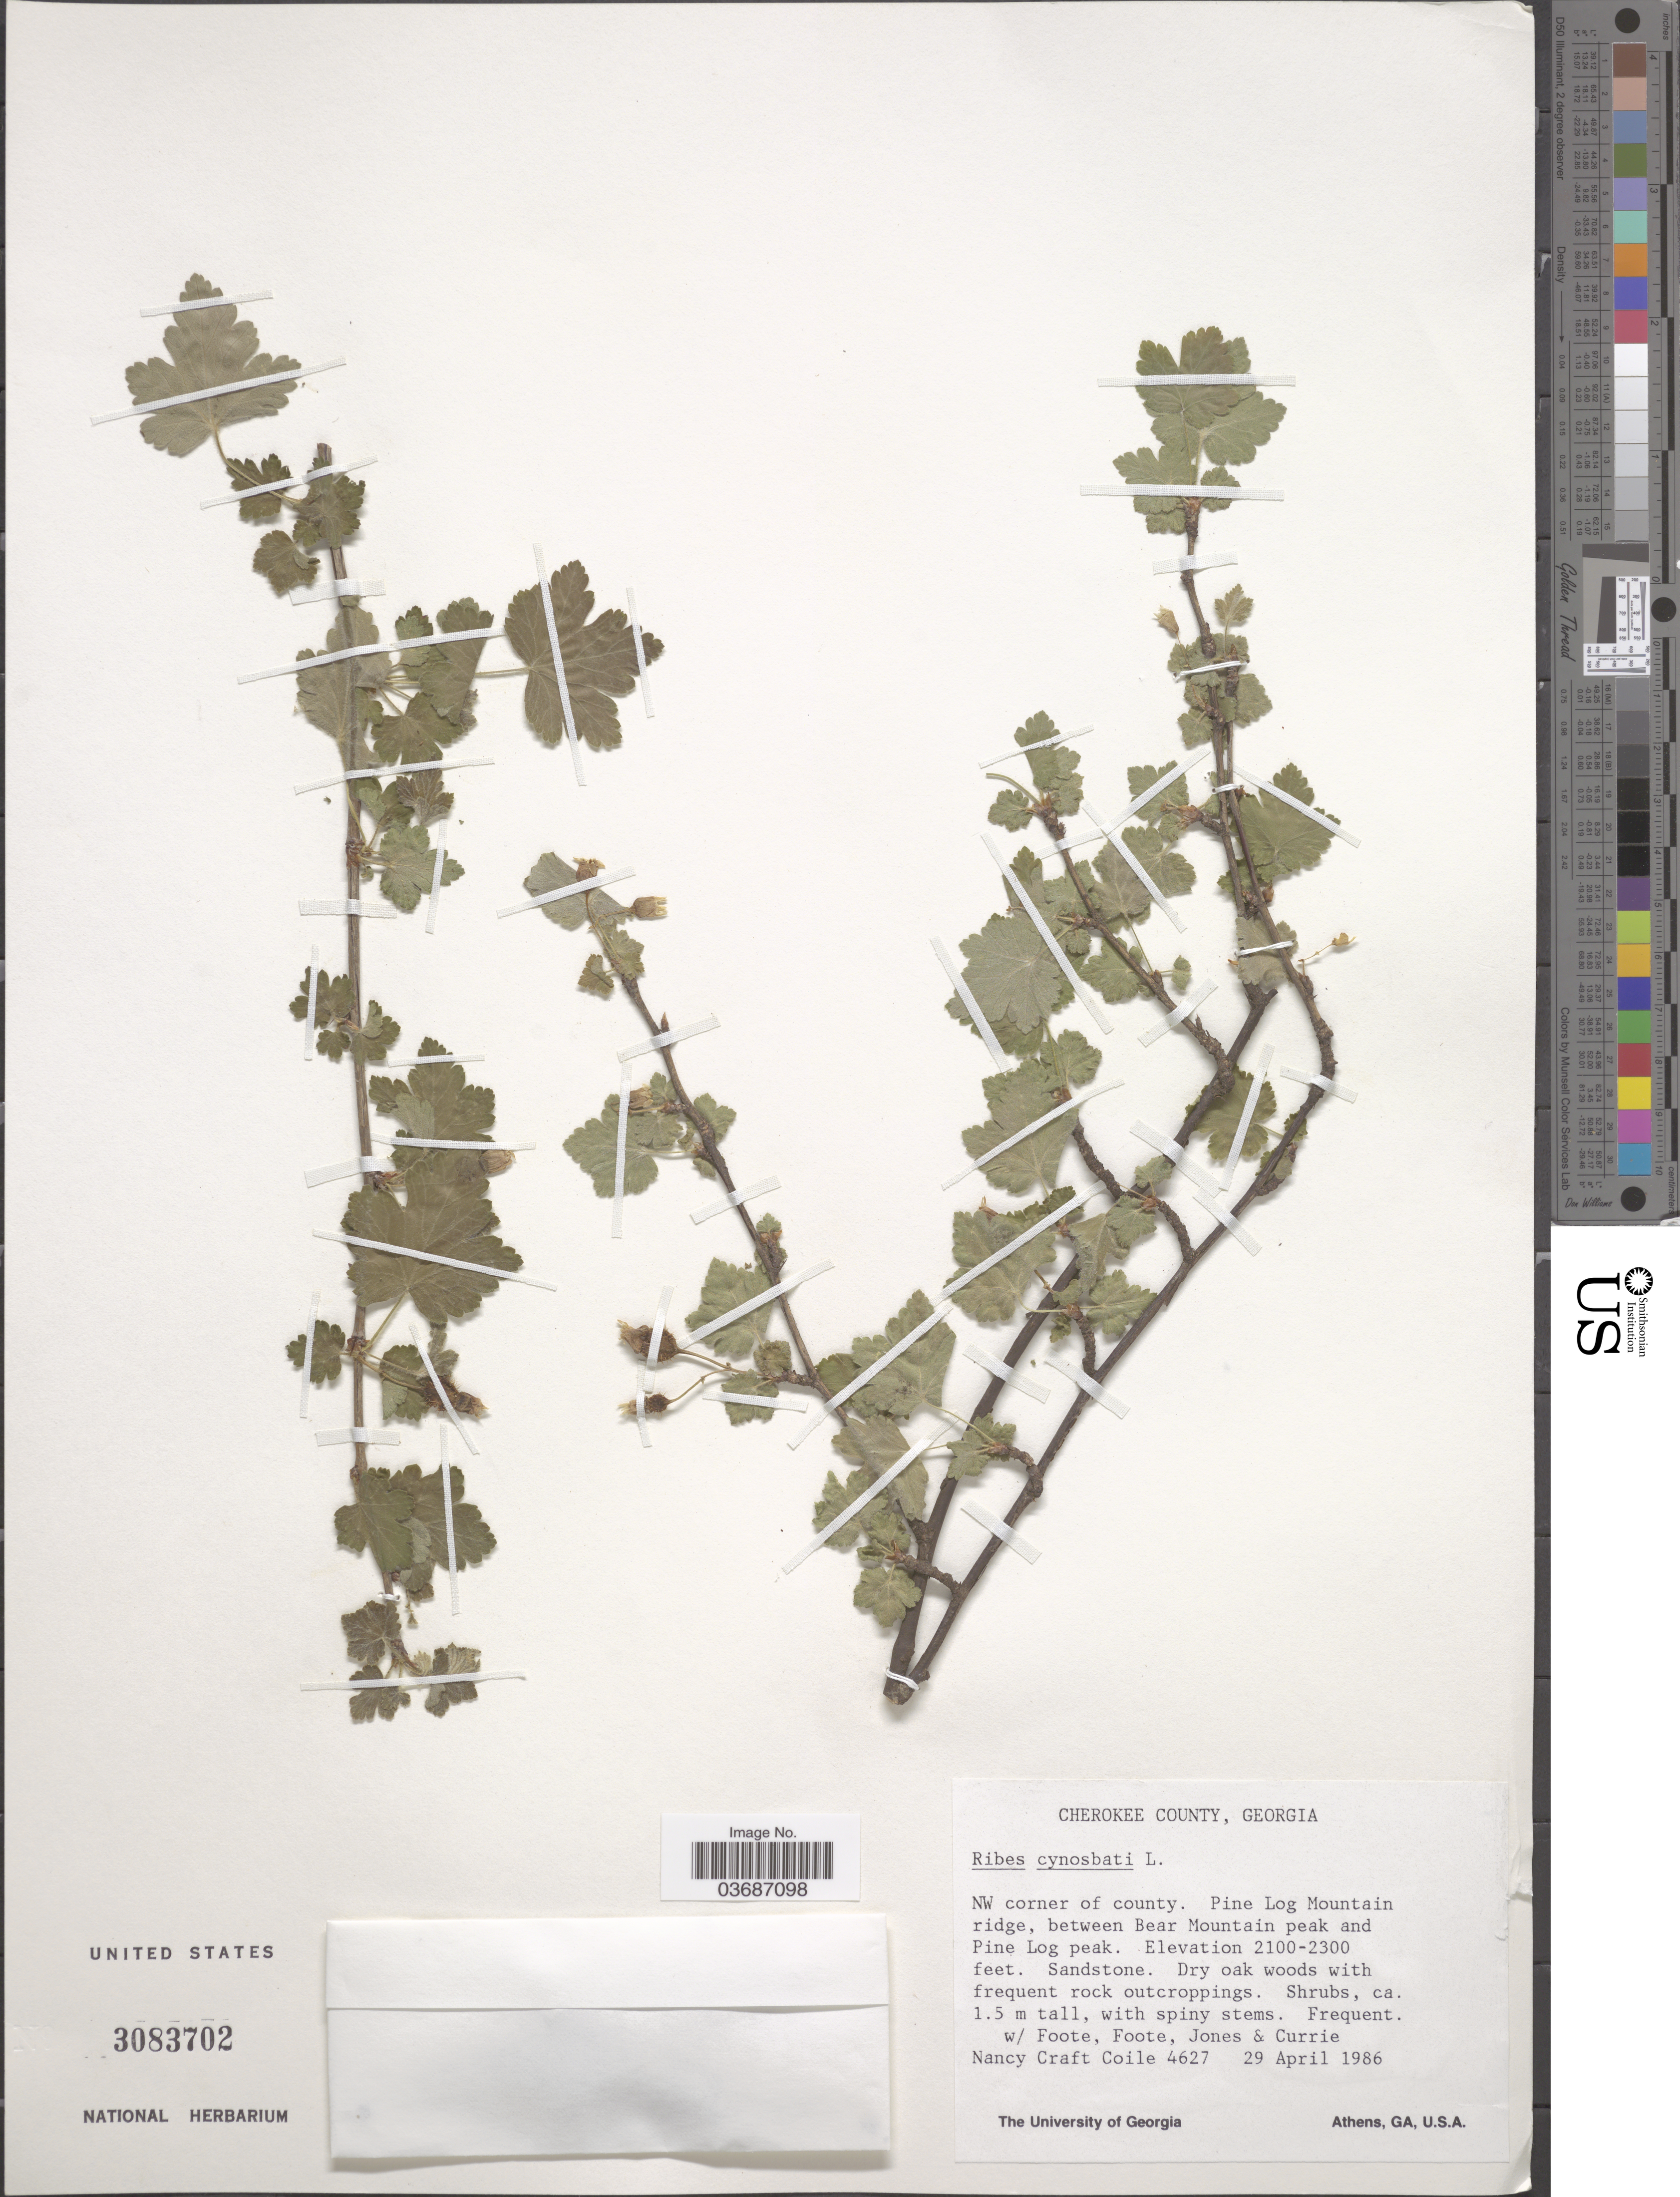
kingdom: Plantae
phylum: Tracheophyta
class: Magnoliopsida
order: Saxifragales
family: Grossulariaceae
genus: Ribes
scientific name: Ribes cynosbati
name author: L.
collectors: N. C. Coile, Foote, Foote, -- Jones & Currie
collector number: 4627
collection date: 1986-04-29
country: United States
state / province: Georgia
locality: Cherokee County. NW corner of county. Pine Log Mountain ridge, between Bear Mountain peak and Pine Log peak.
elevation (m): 640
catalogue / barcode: US 3083702